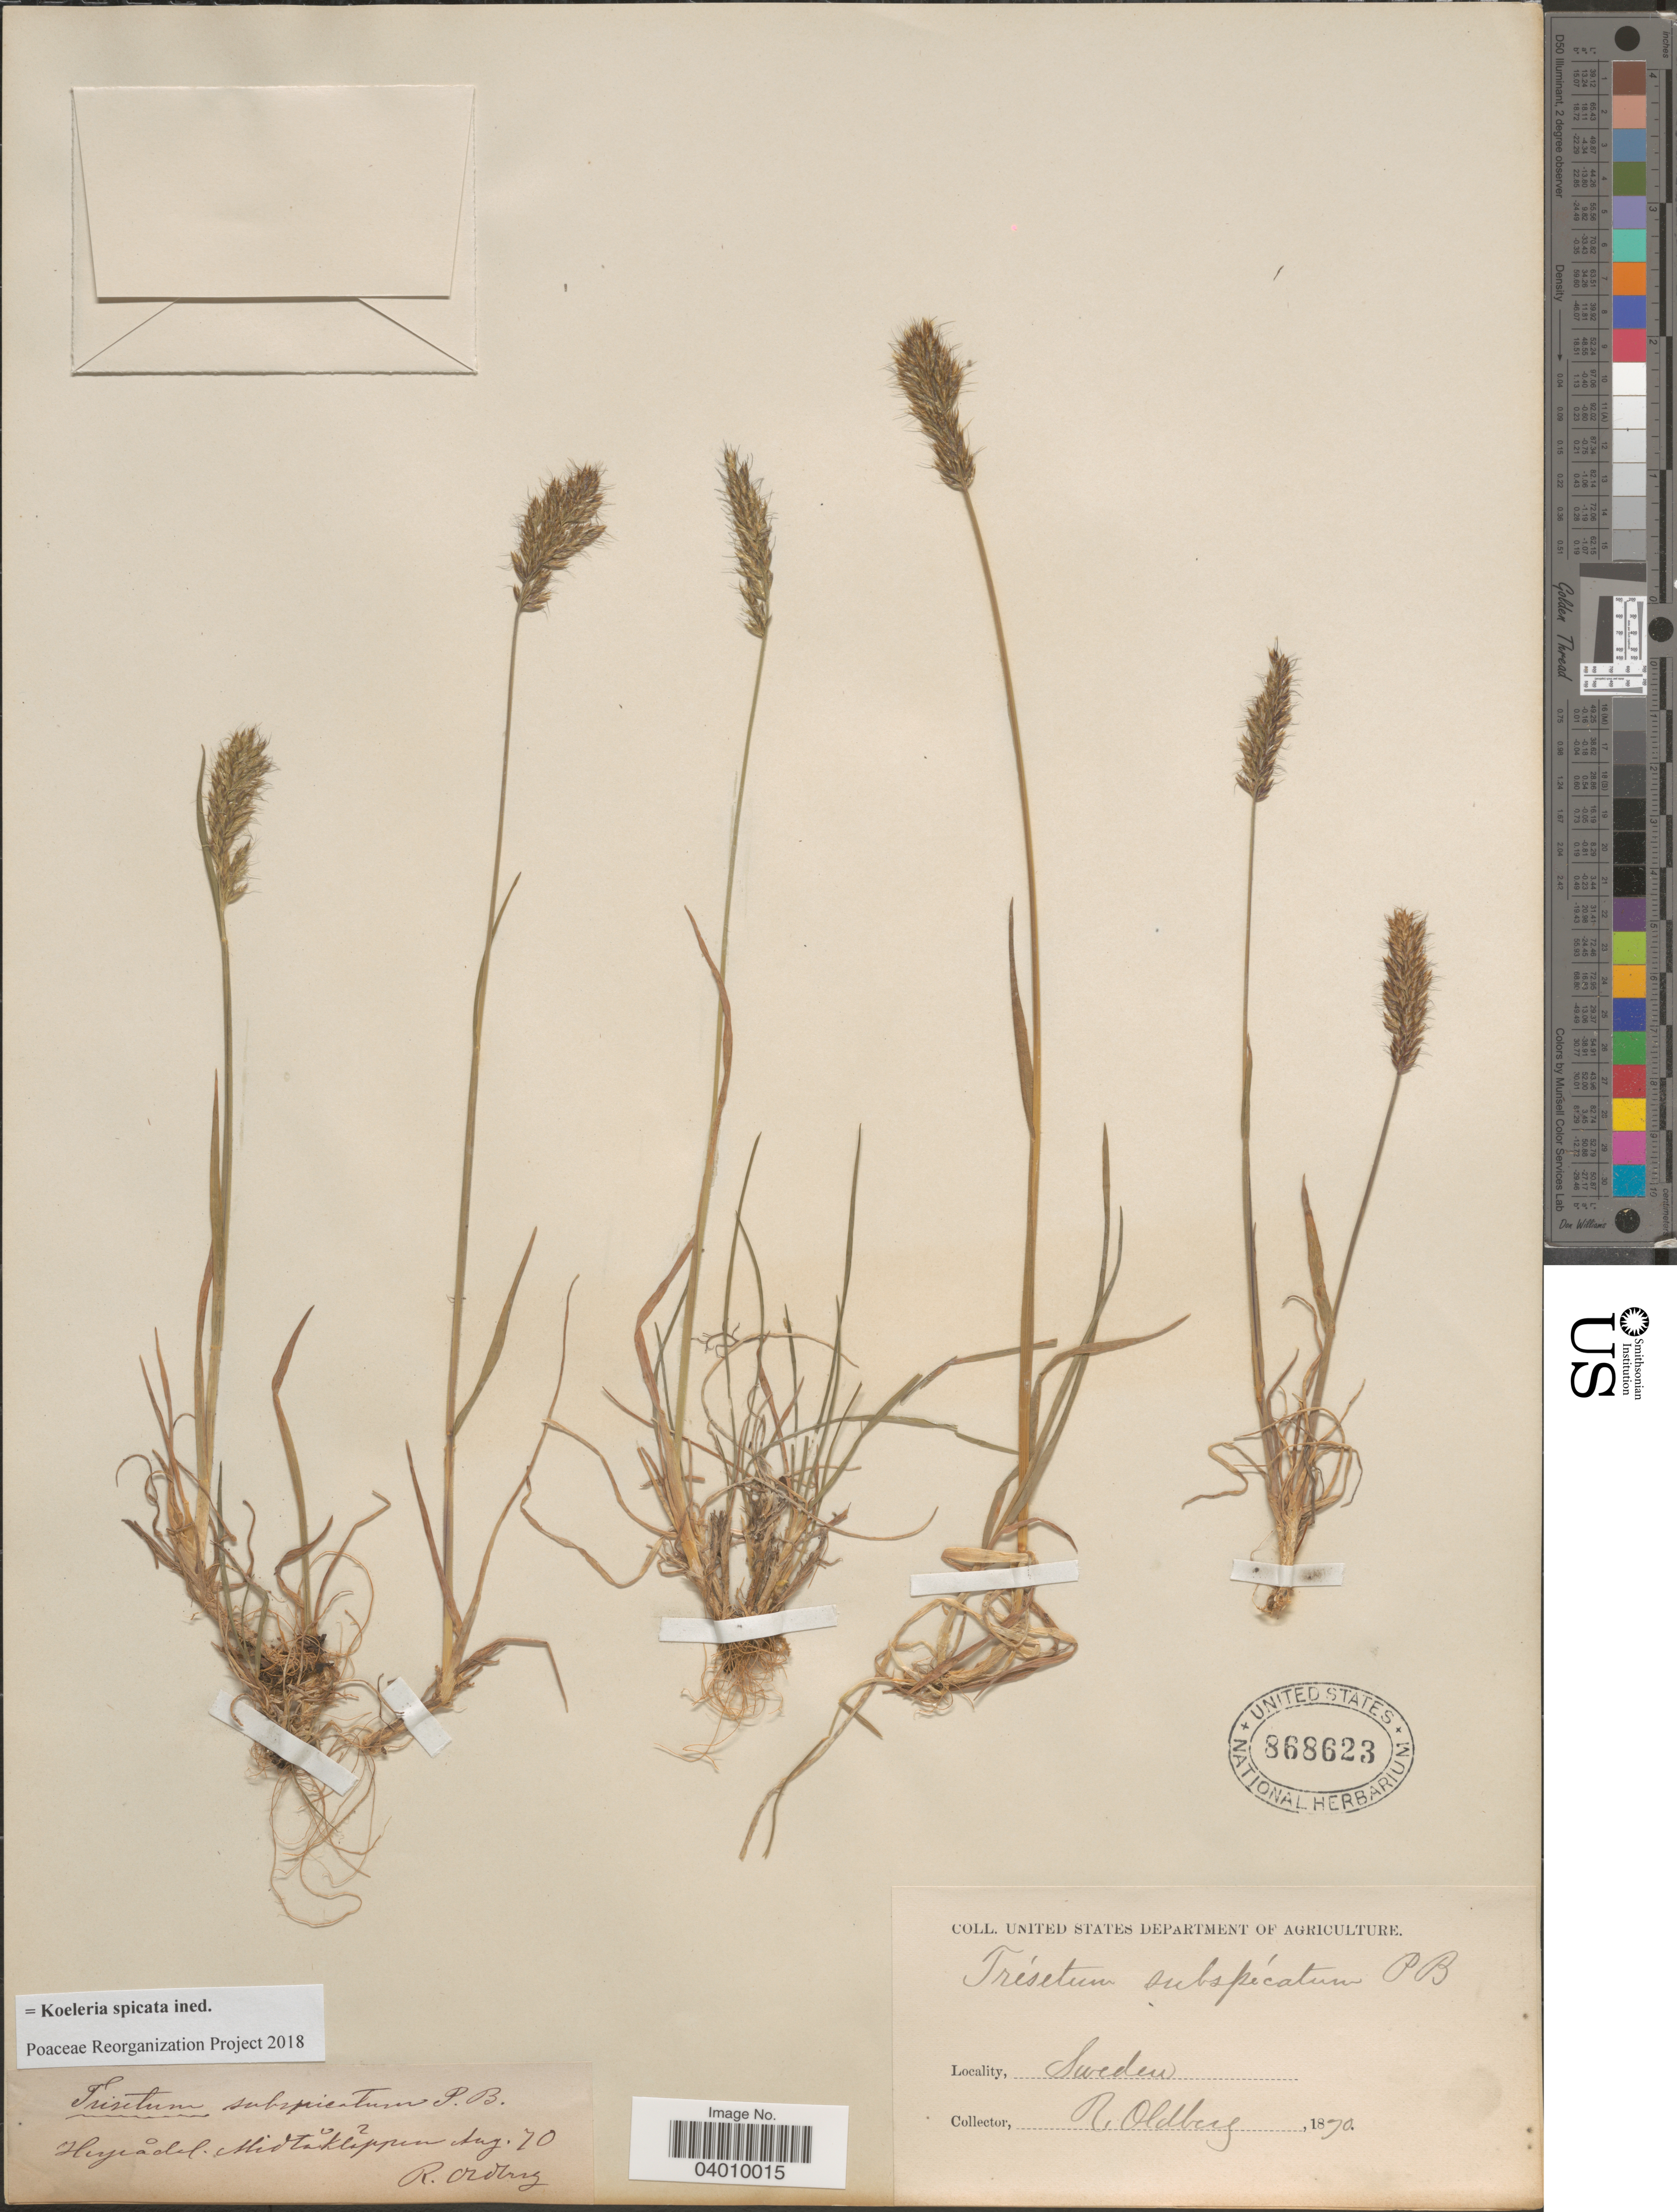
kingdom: Plantae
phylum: Tracheophyta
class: Liliopsida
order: Poales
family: Poaceae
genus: Koeleria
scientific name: Koeleria spicata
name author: (L.) Barberá et al.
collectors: R. Oldberg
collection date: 1870-08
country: Sweden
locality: Hersjådel. Midtåklãppen. [interpreted]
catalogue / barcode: US 868623